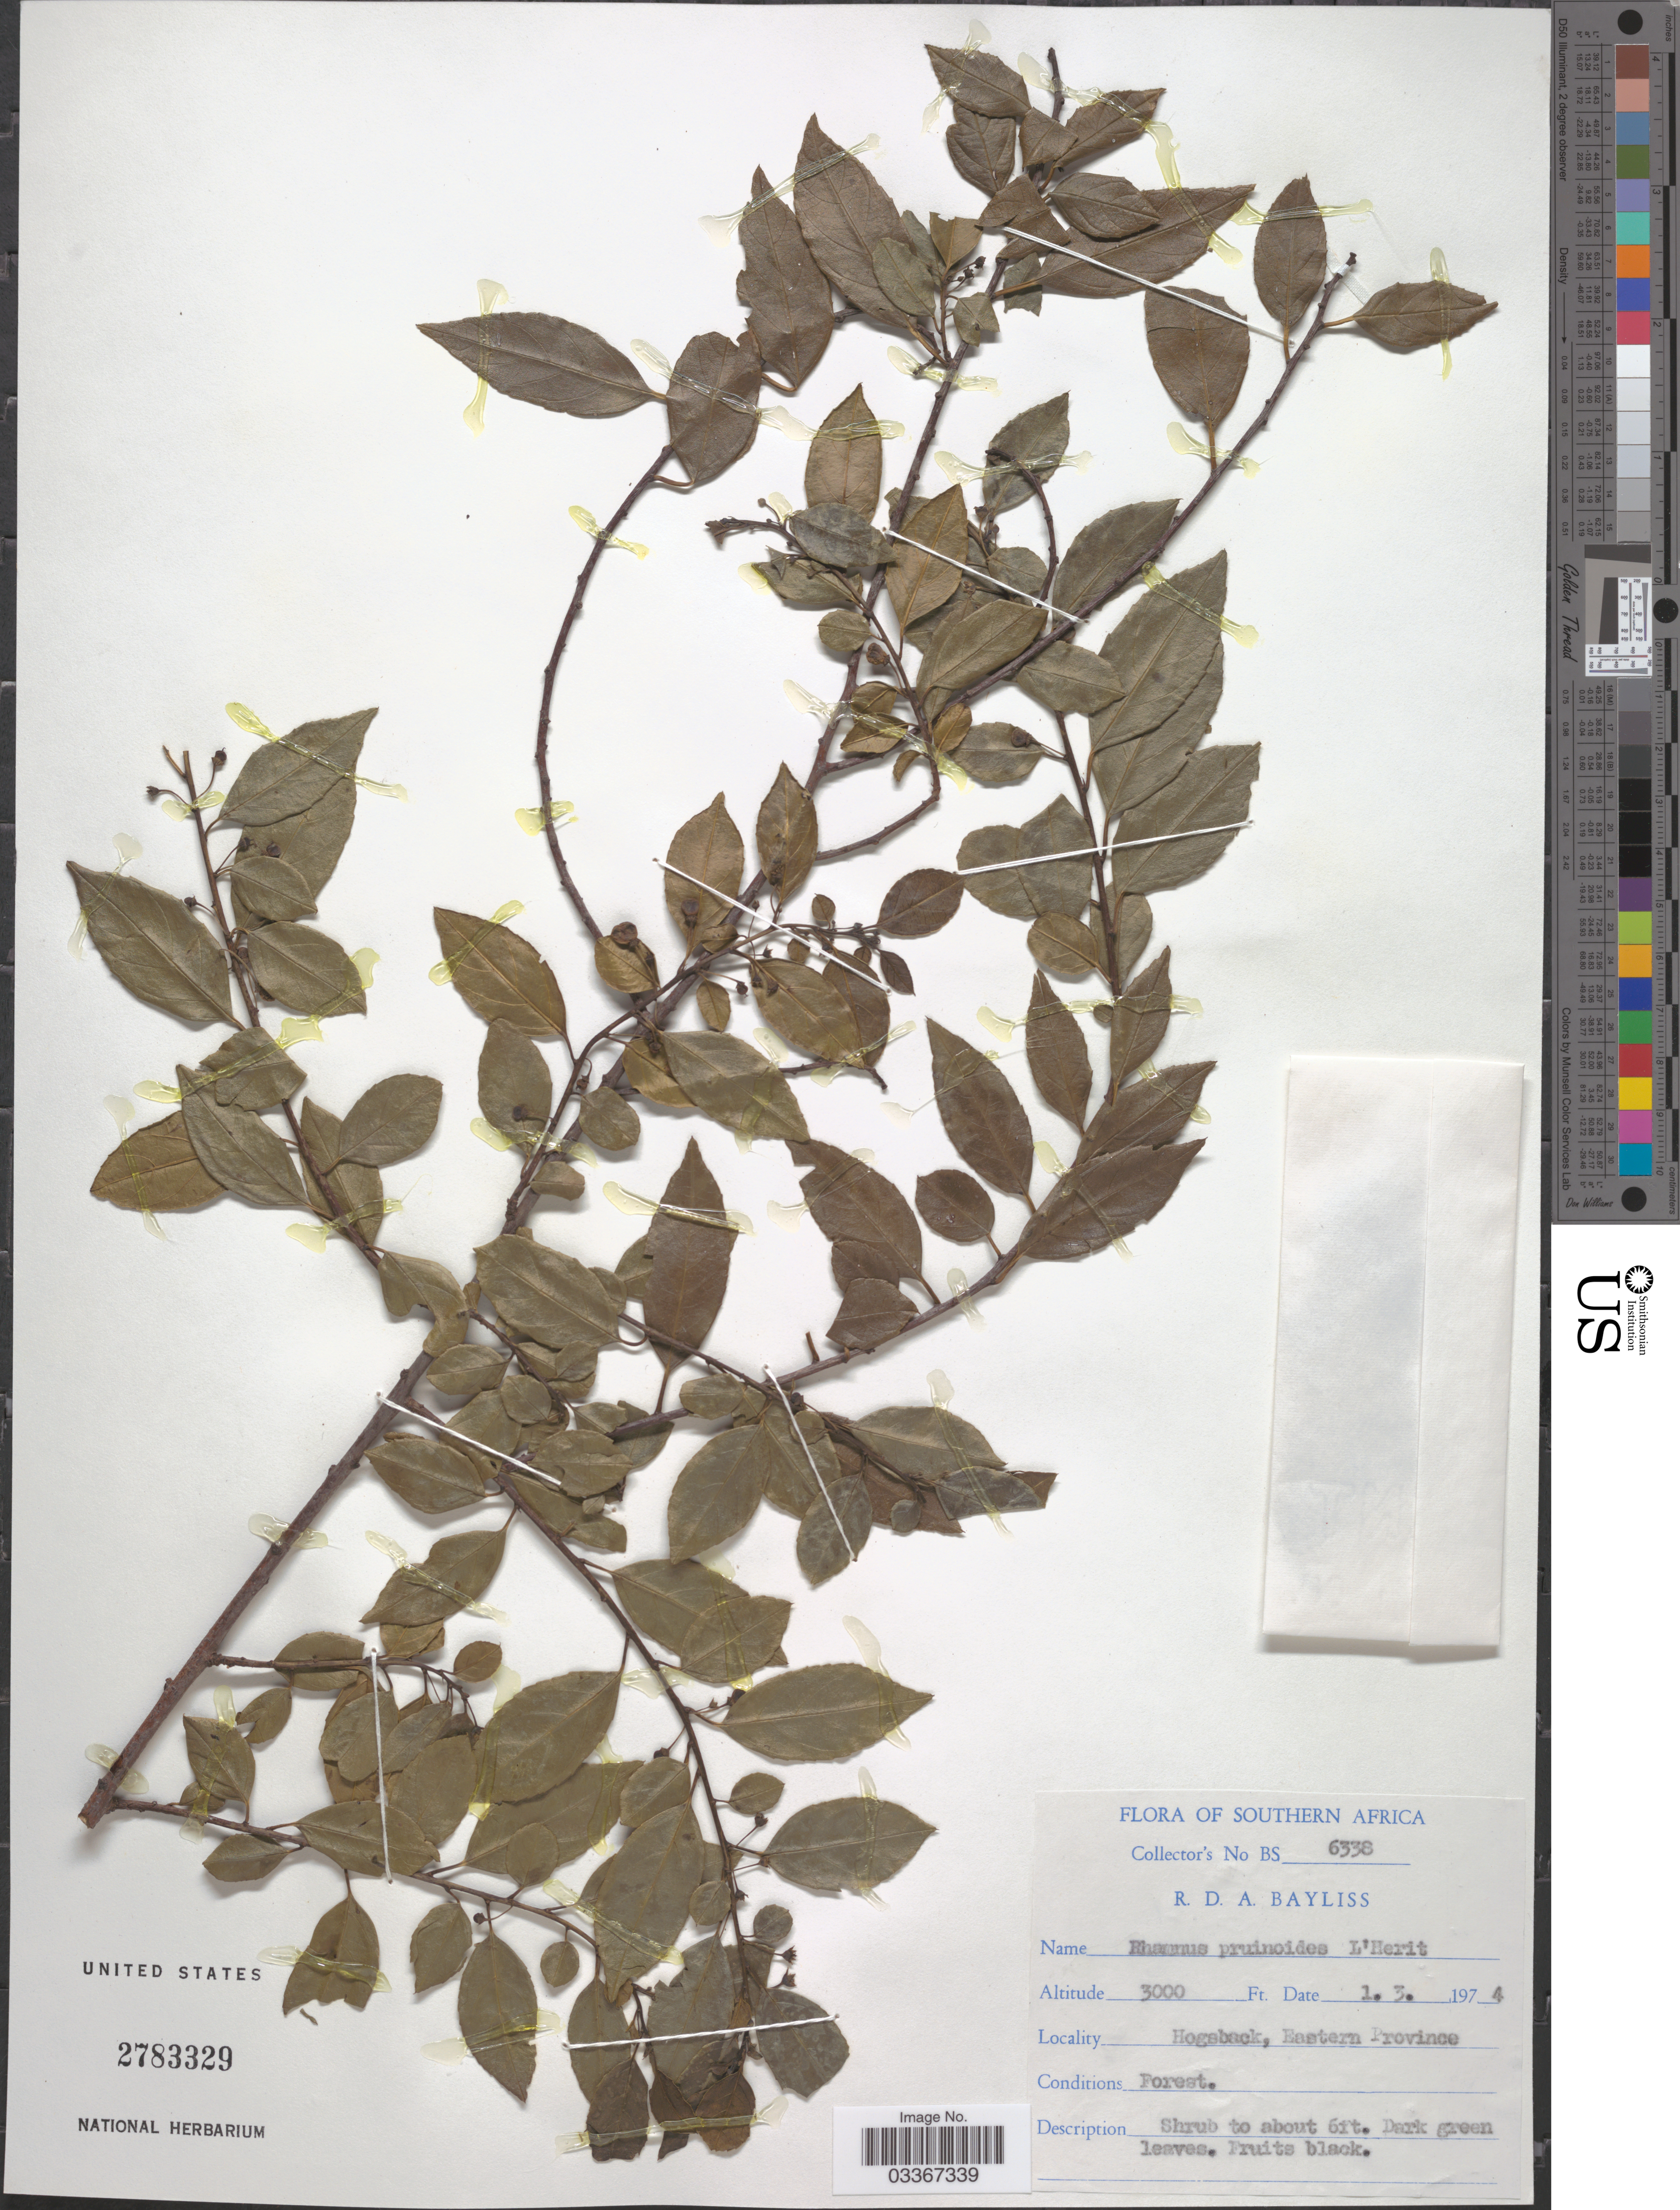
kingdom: Plantae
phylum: Tracheophyta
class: Magnoliopsida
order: Rosales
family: Rhamnaceae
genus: Rhamnus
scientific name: Rhamnus prinoides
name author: L'Hér.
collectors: R. Bayliss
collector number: BS 6338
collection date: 1974-03-01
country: South Africa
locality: Southern Africa. Hogsback, Eastern Province.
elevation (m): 914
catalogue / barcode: US 2783329